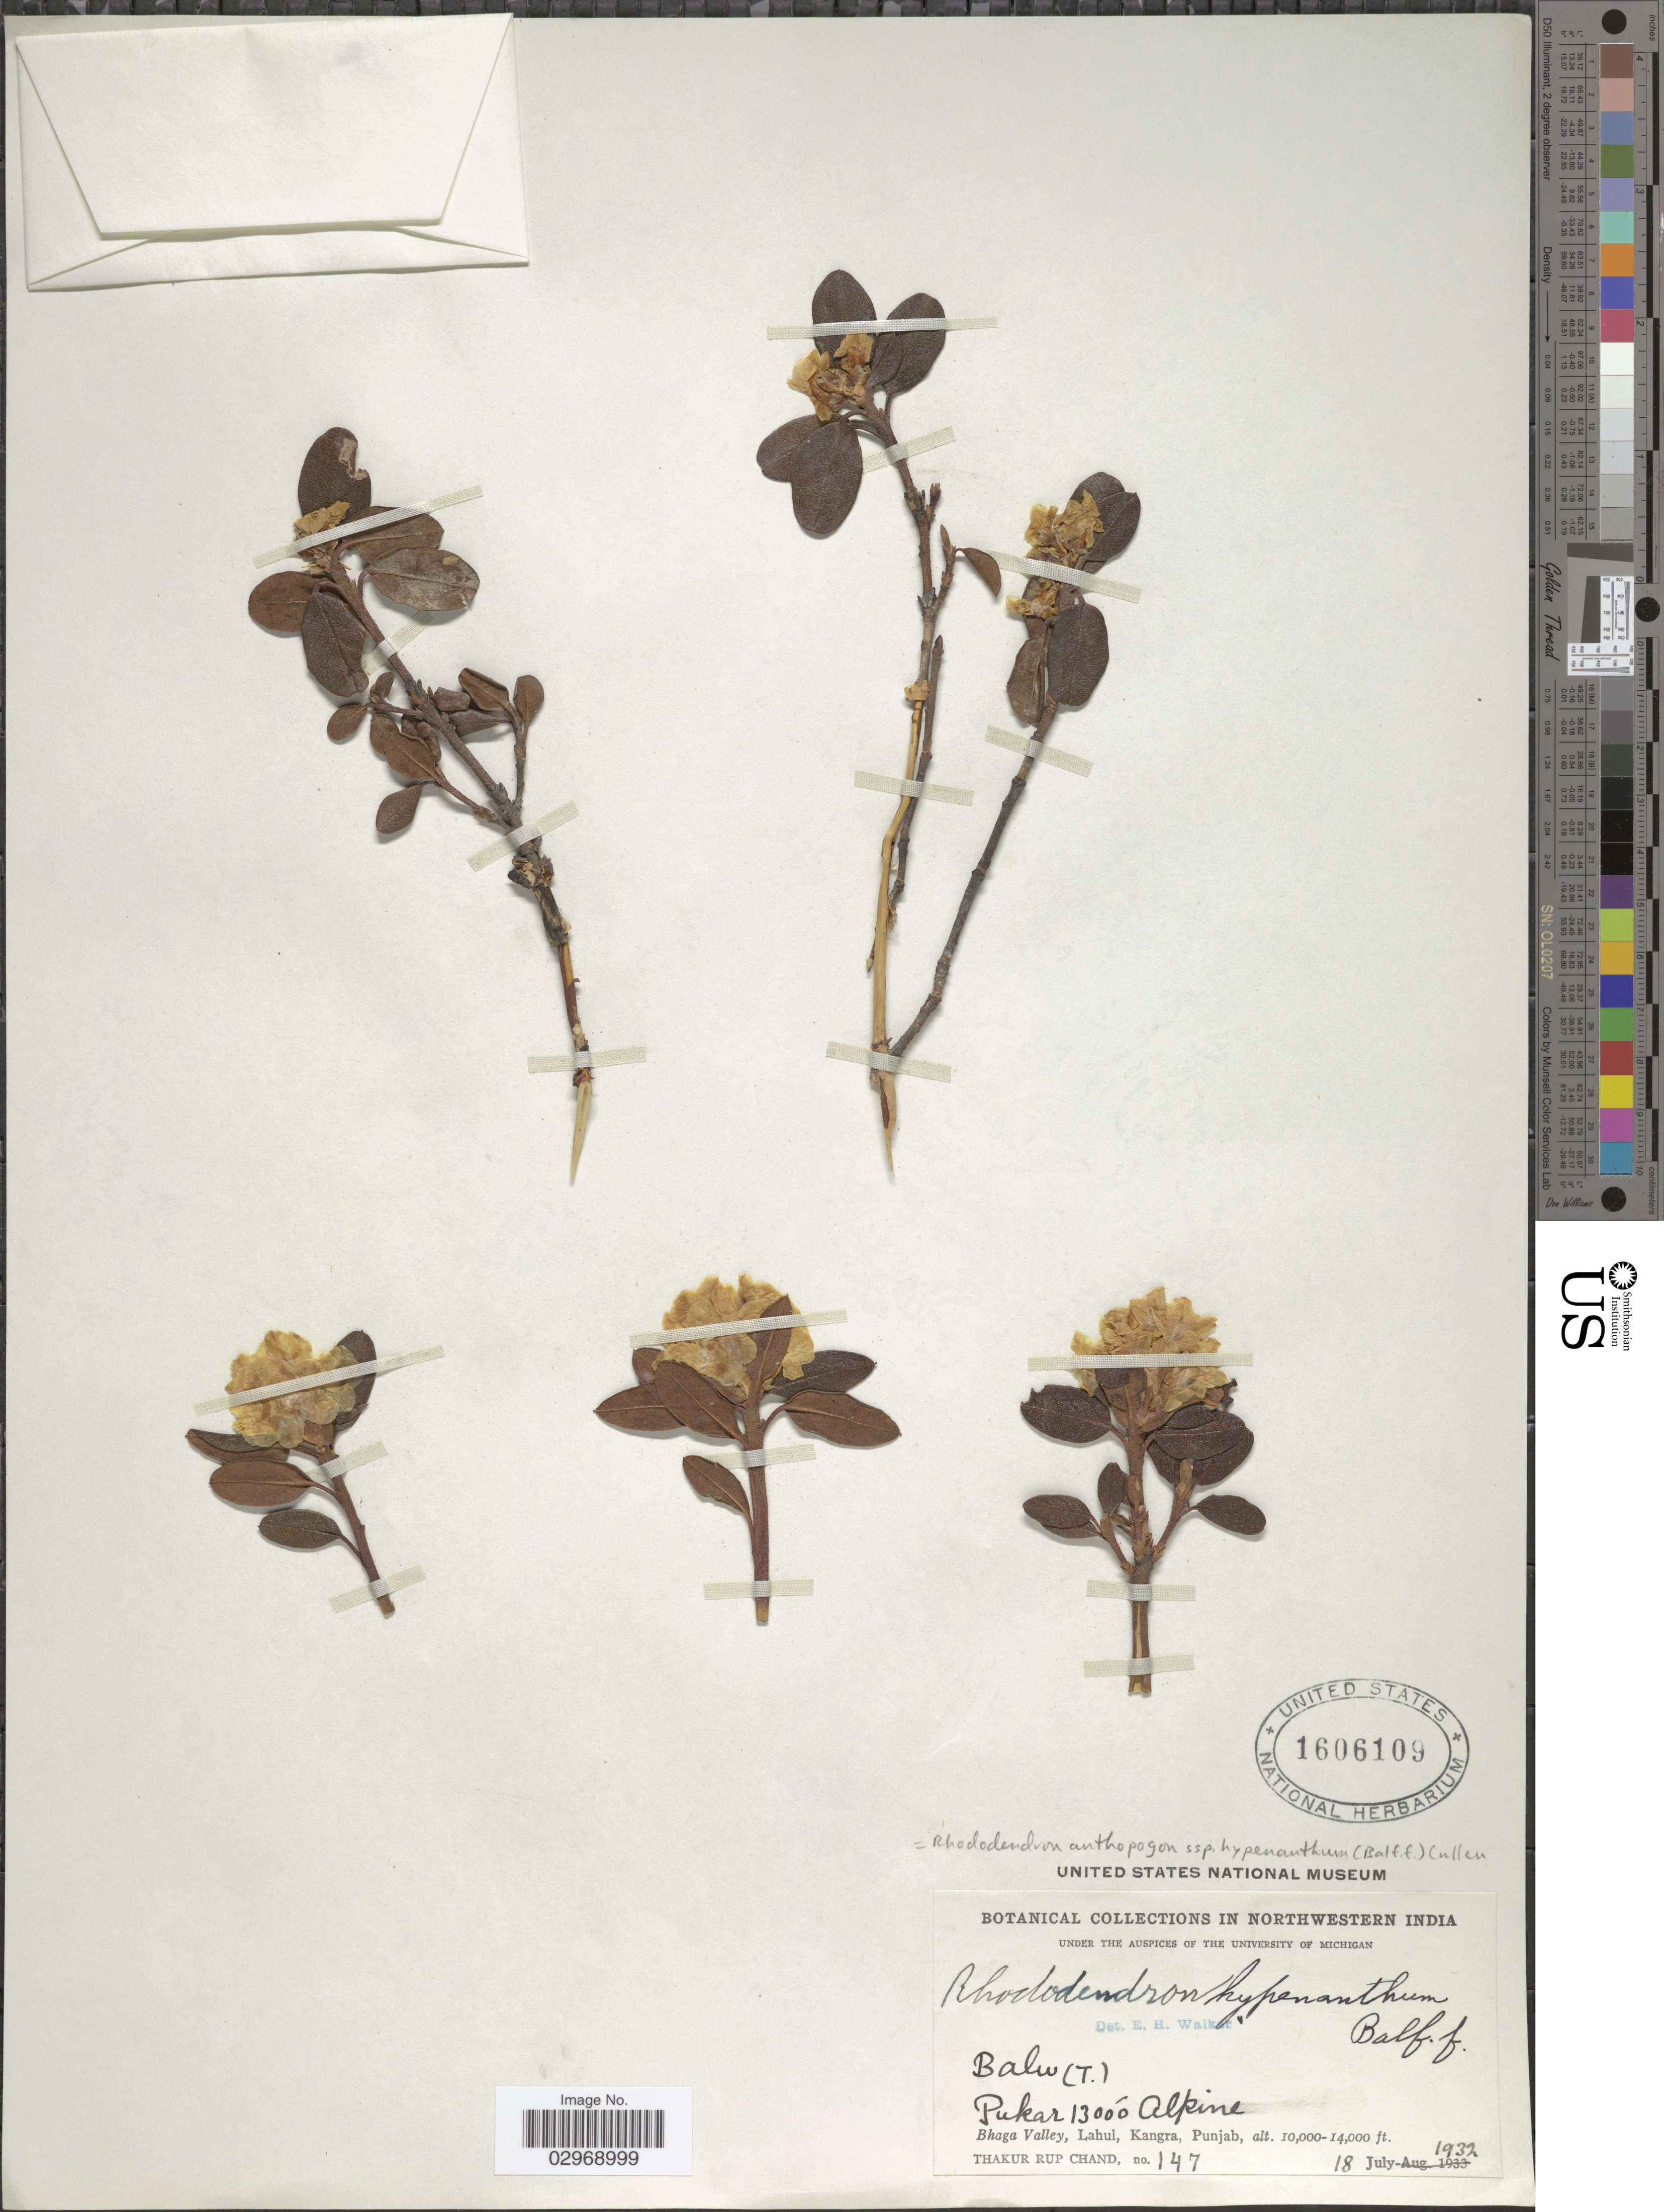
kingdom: Plantae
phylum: Tracheophyta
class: Magnoliopsida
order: Ericales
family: Ericaceae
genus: Rhododendron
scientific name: Rhododendron anthopogon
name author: D. Don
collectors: T. R. Chand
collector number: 147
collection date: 1932-07-18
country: India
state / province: Punjab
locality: Northwestern India. Pukar, Alpine. Bhaga Valley, Lahul, Kangra.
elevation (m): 3048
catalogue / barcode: US 1606109